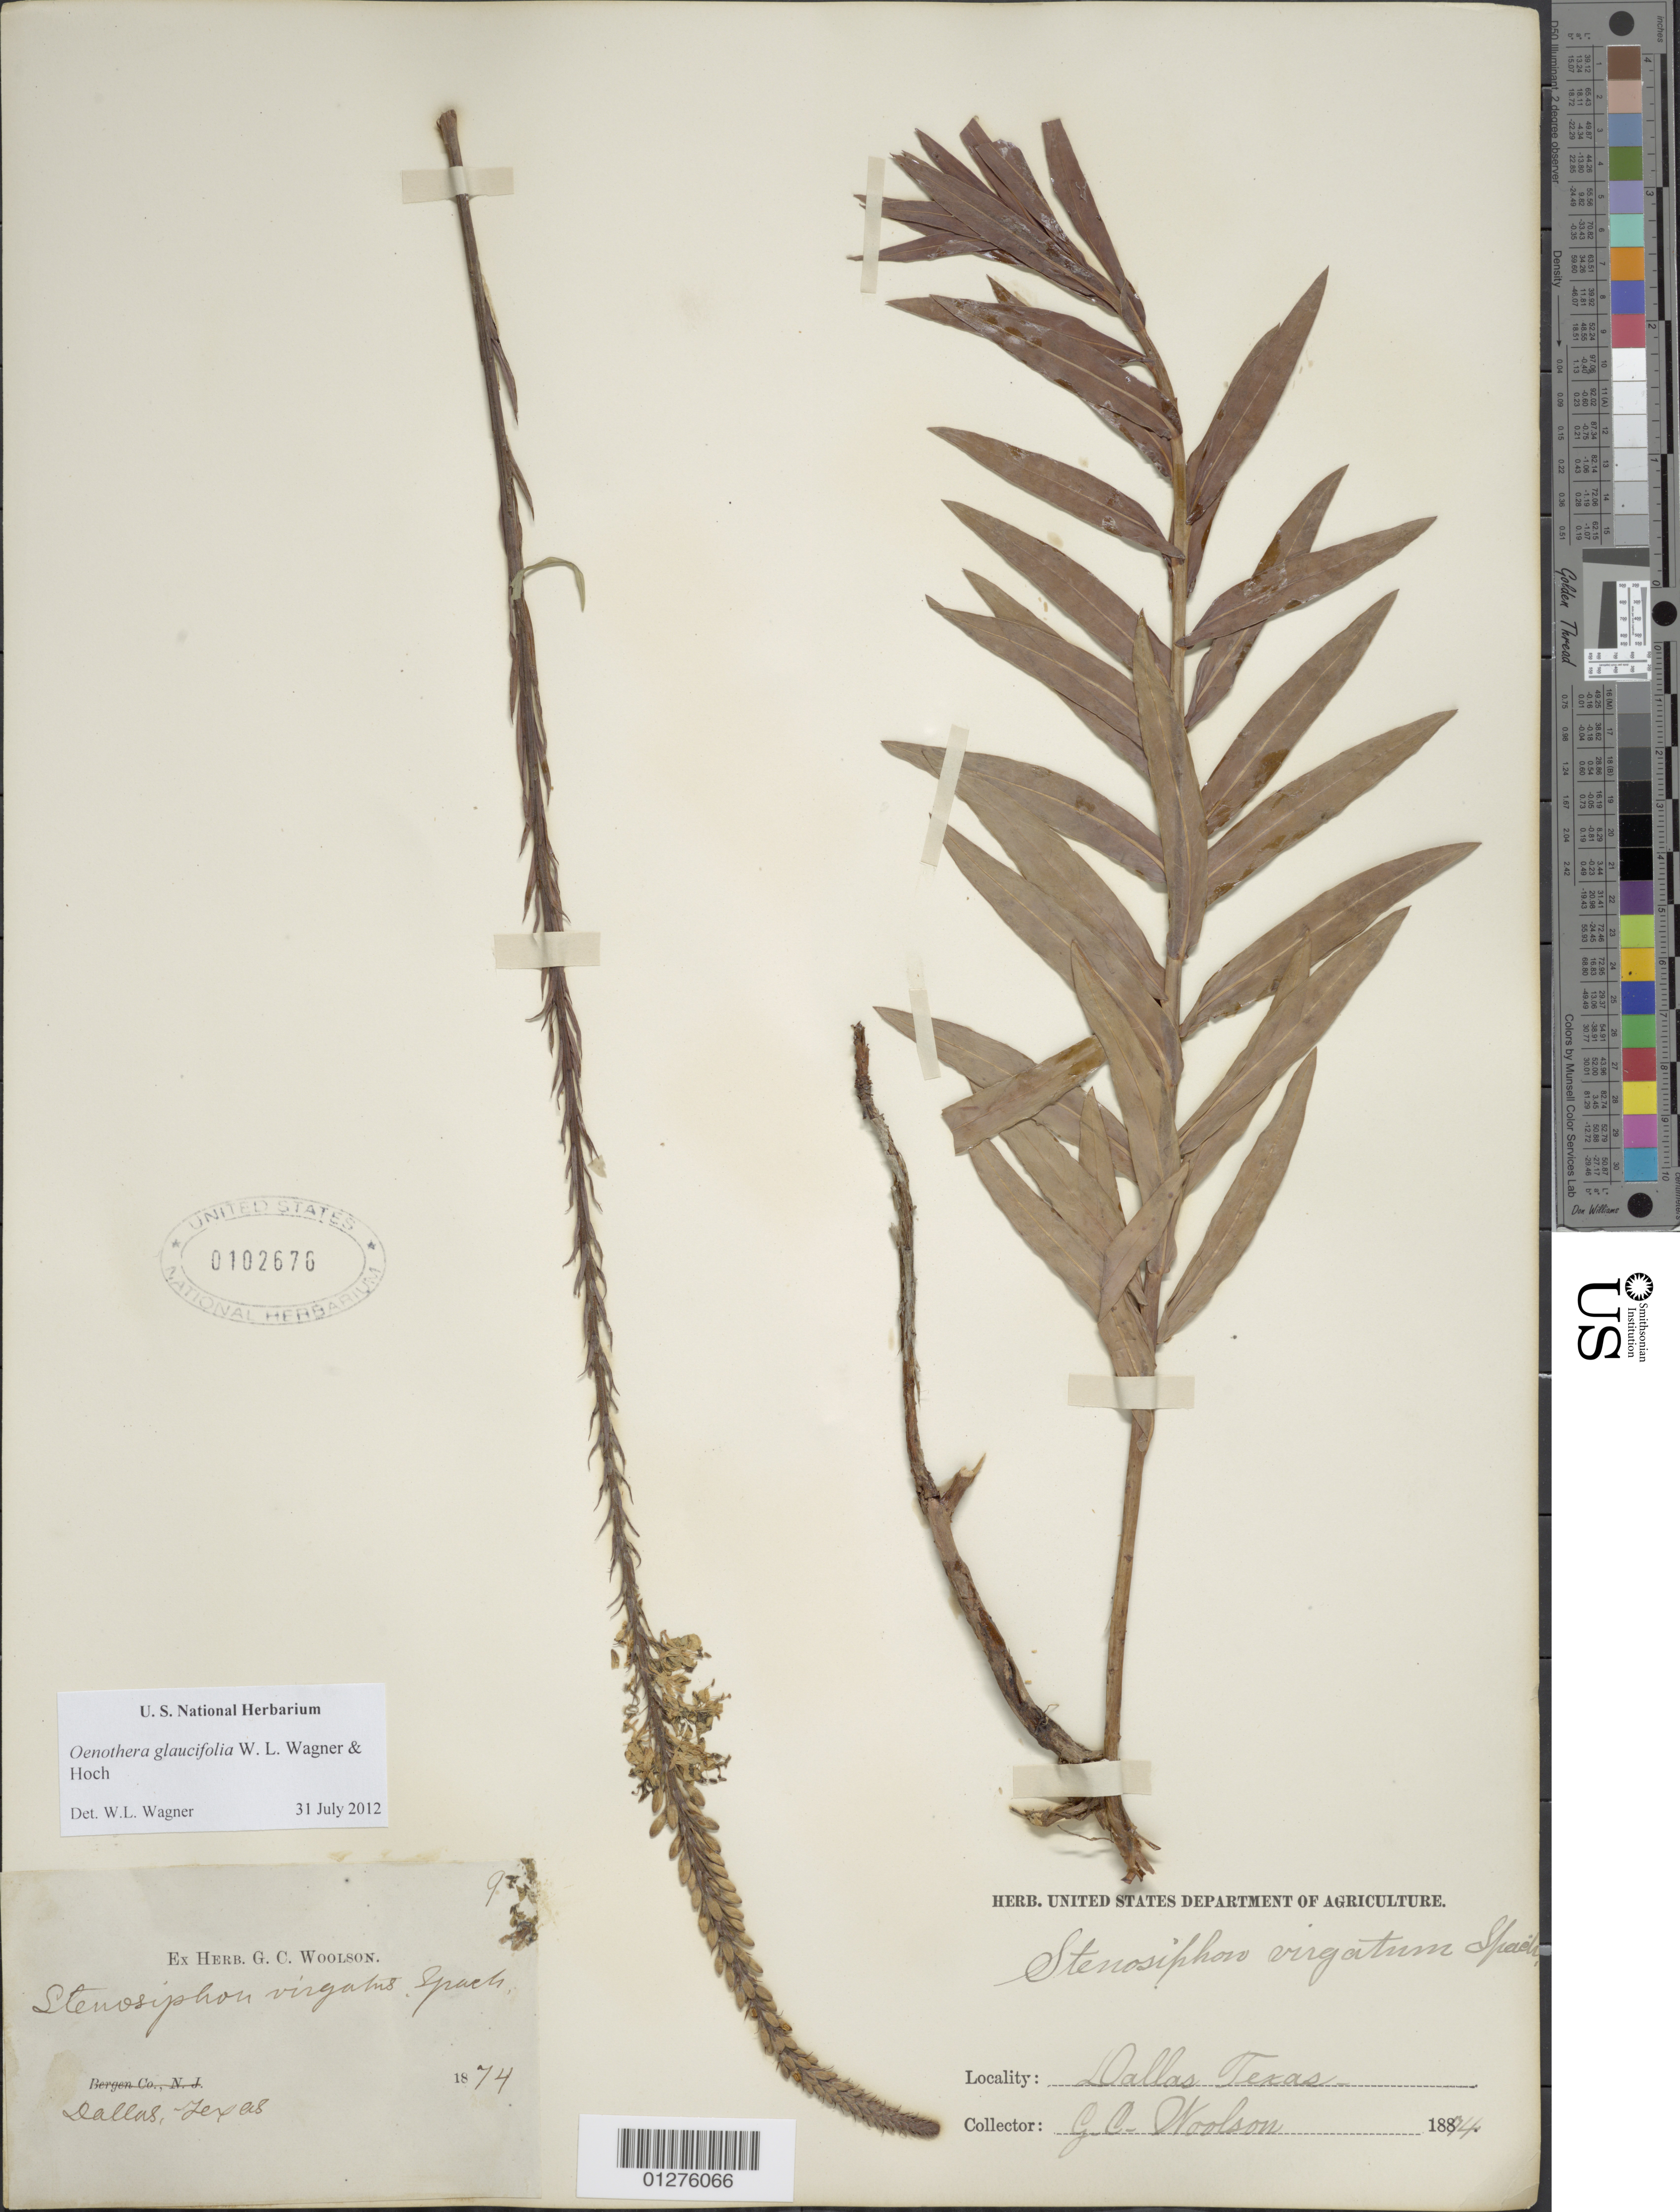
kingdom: Plantae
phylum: Tracheophyta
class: Magnoliopsida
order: Myrtales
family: Onagraceae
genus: Oenothera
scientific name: Oenothera glaucifolia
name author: W.L. Wagner & Hoch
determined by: Wagner, W. L., (BOT), Smithsonian Institution - National Museum of Natural History (UNITED STATES)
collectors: G. C. Woolson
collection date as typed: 1874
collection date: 1874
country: United States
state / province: Texas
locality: Dallas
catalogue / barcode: US 102676